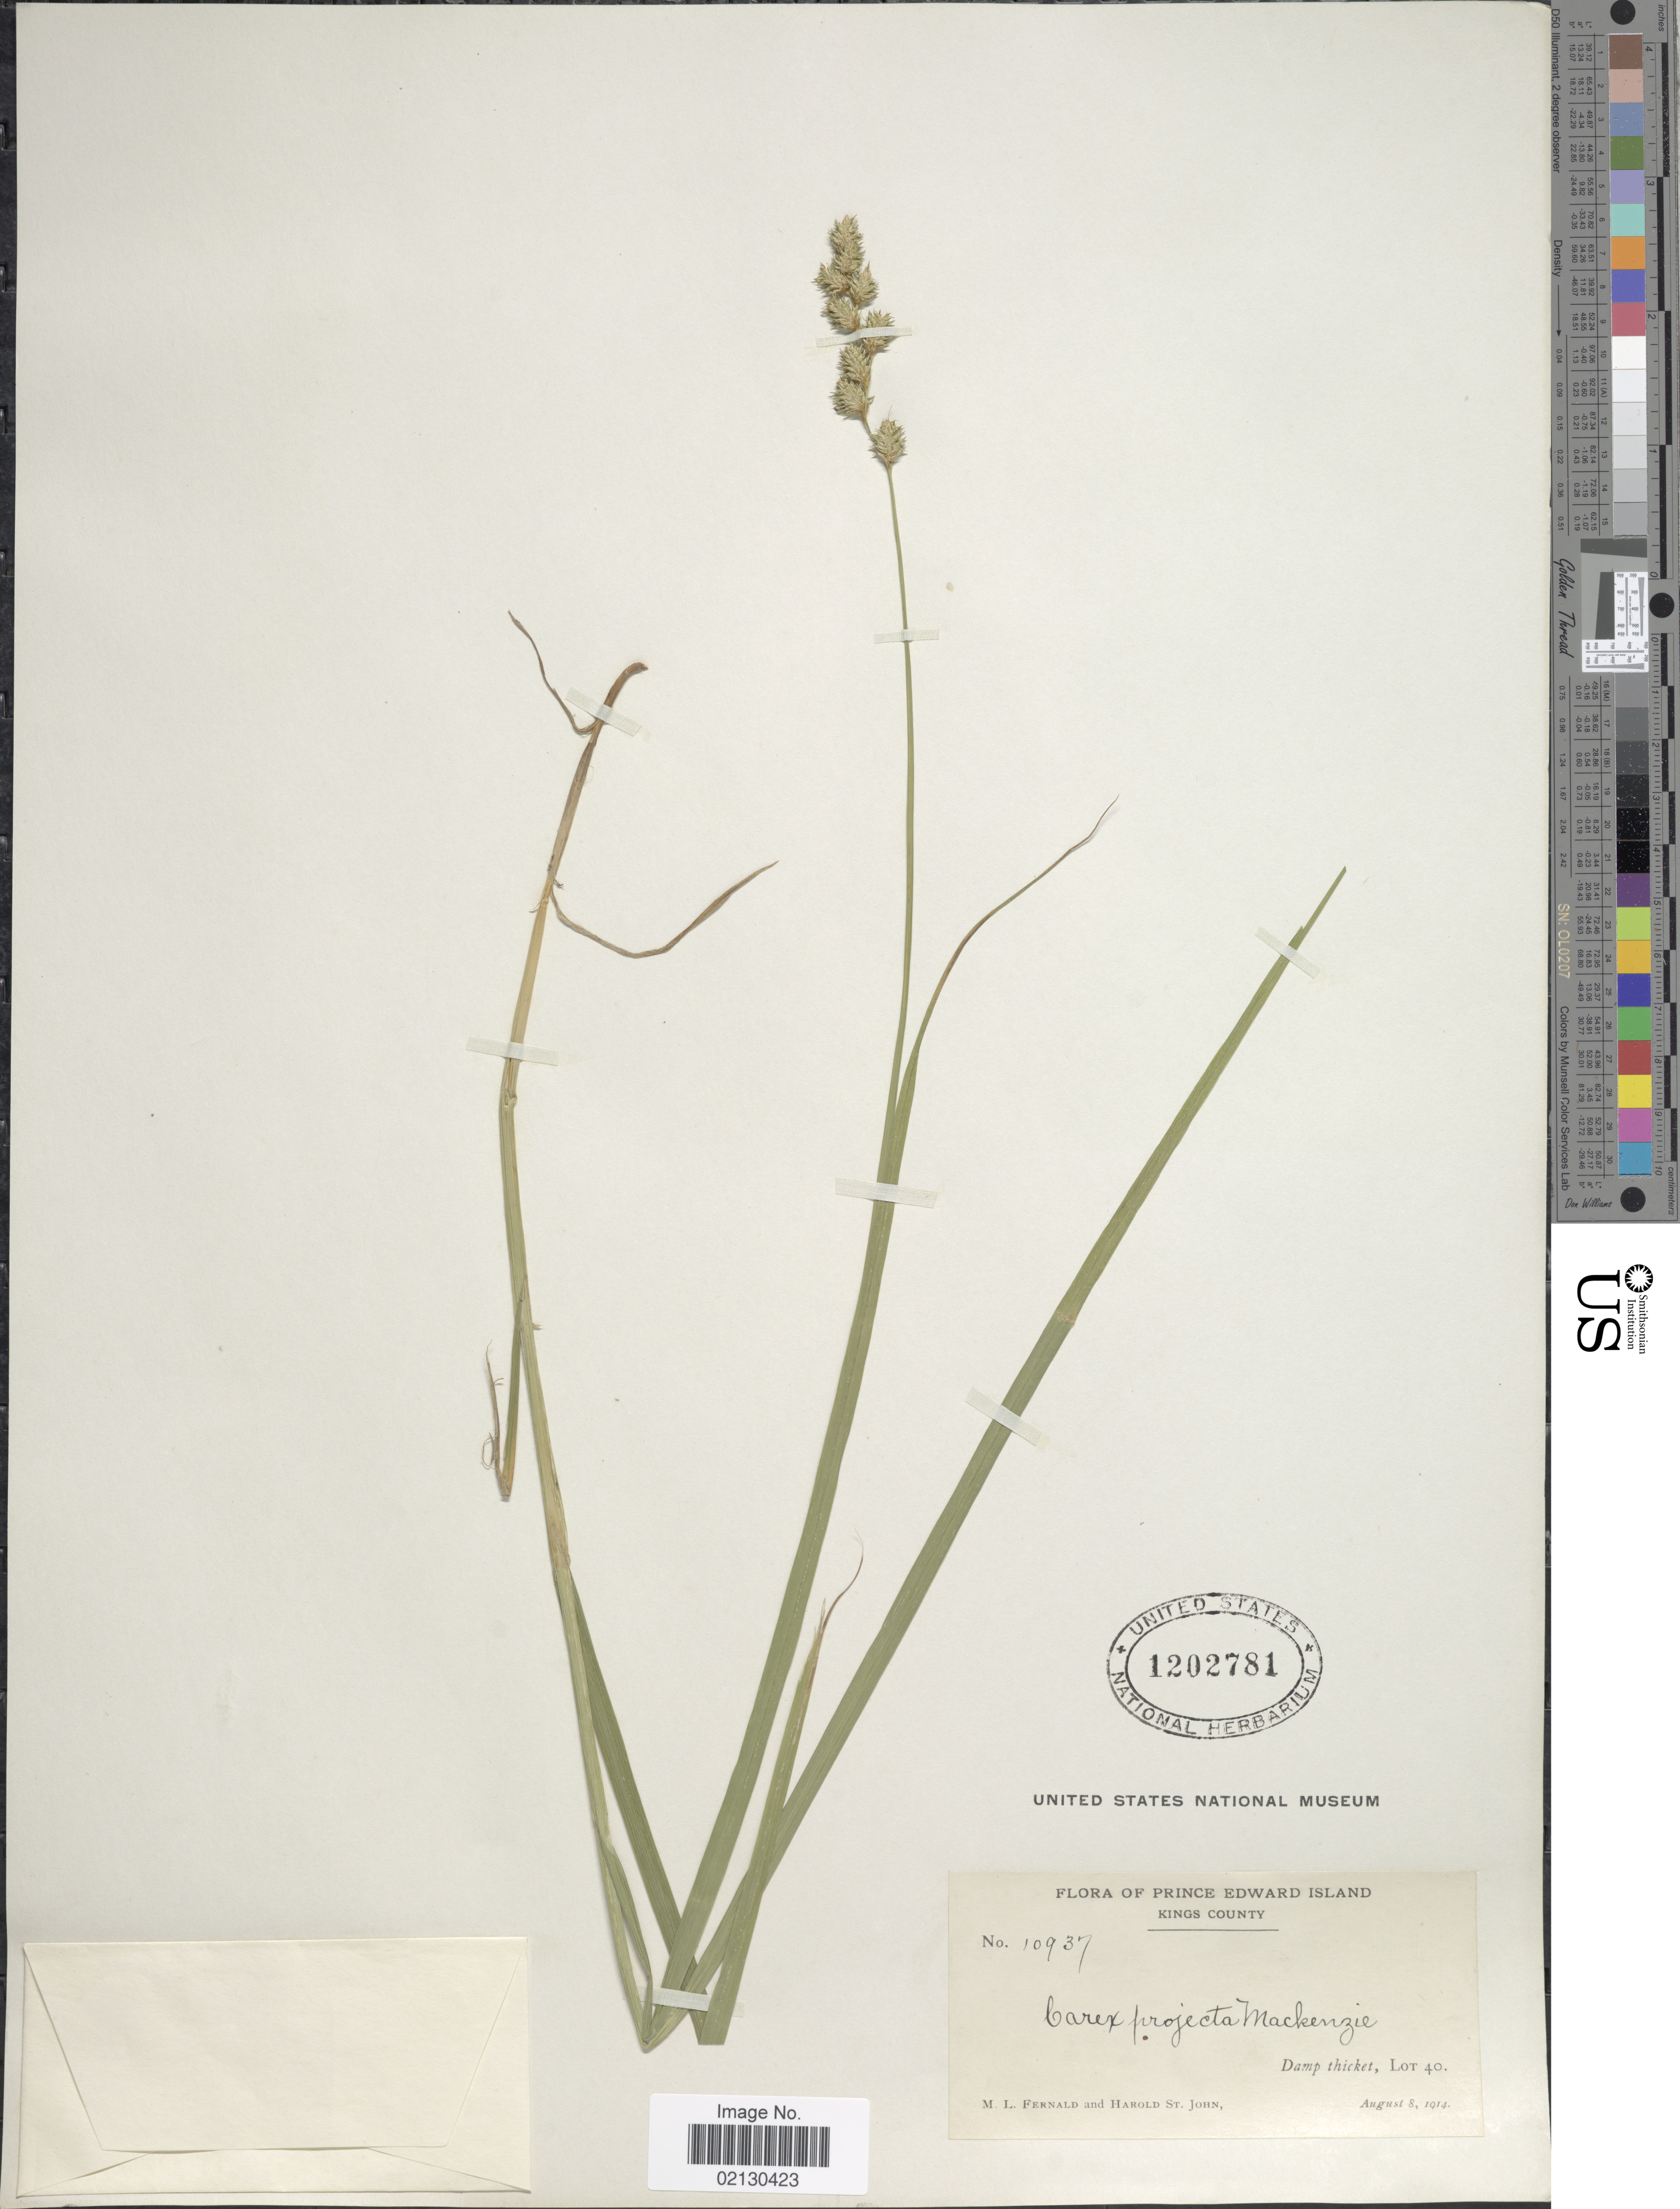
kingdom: Plantae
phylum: Tracheophyta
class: Liliopsida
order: Poales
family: Cyperaceae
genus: Carex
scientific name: Carex projecta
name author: Mack.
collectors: M. L. Fernald & H. St. John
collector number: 10937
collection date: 1914-08-08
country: Canada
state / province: Prince Edward Island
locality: Kings County. Lot 40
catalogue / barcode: US 1202781